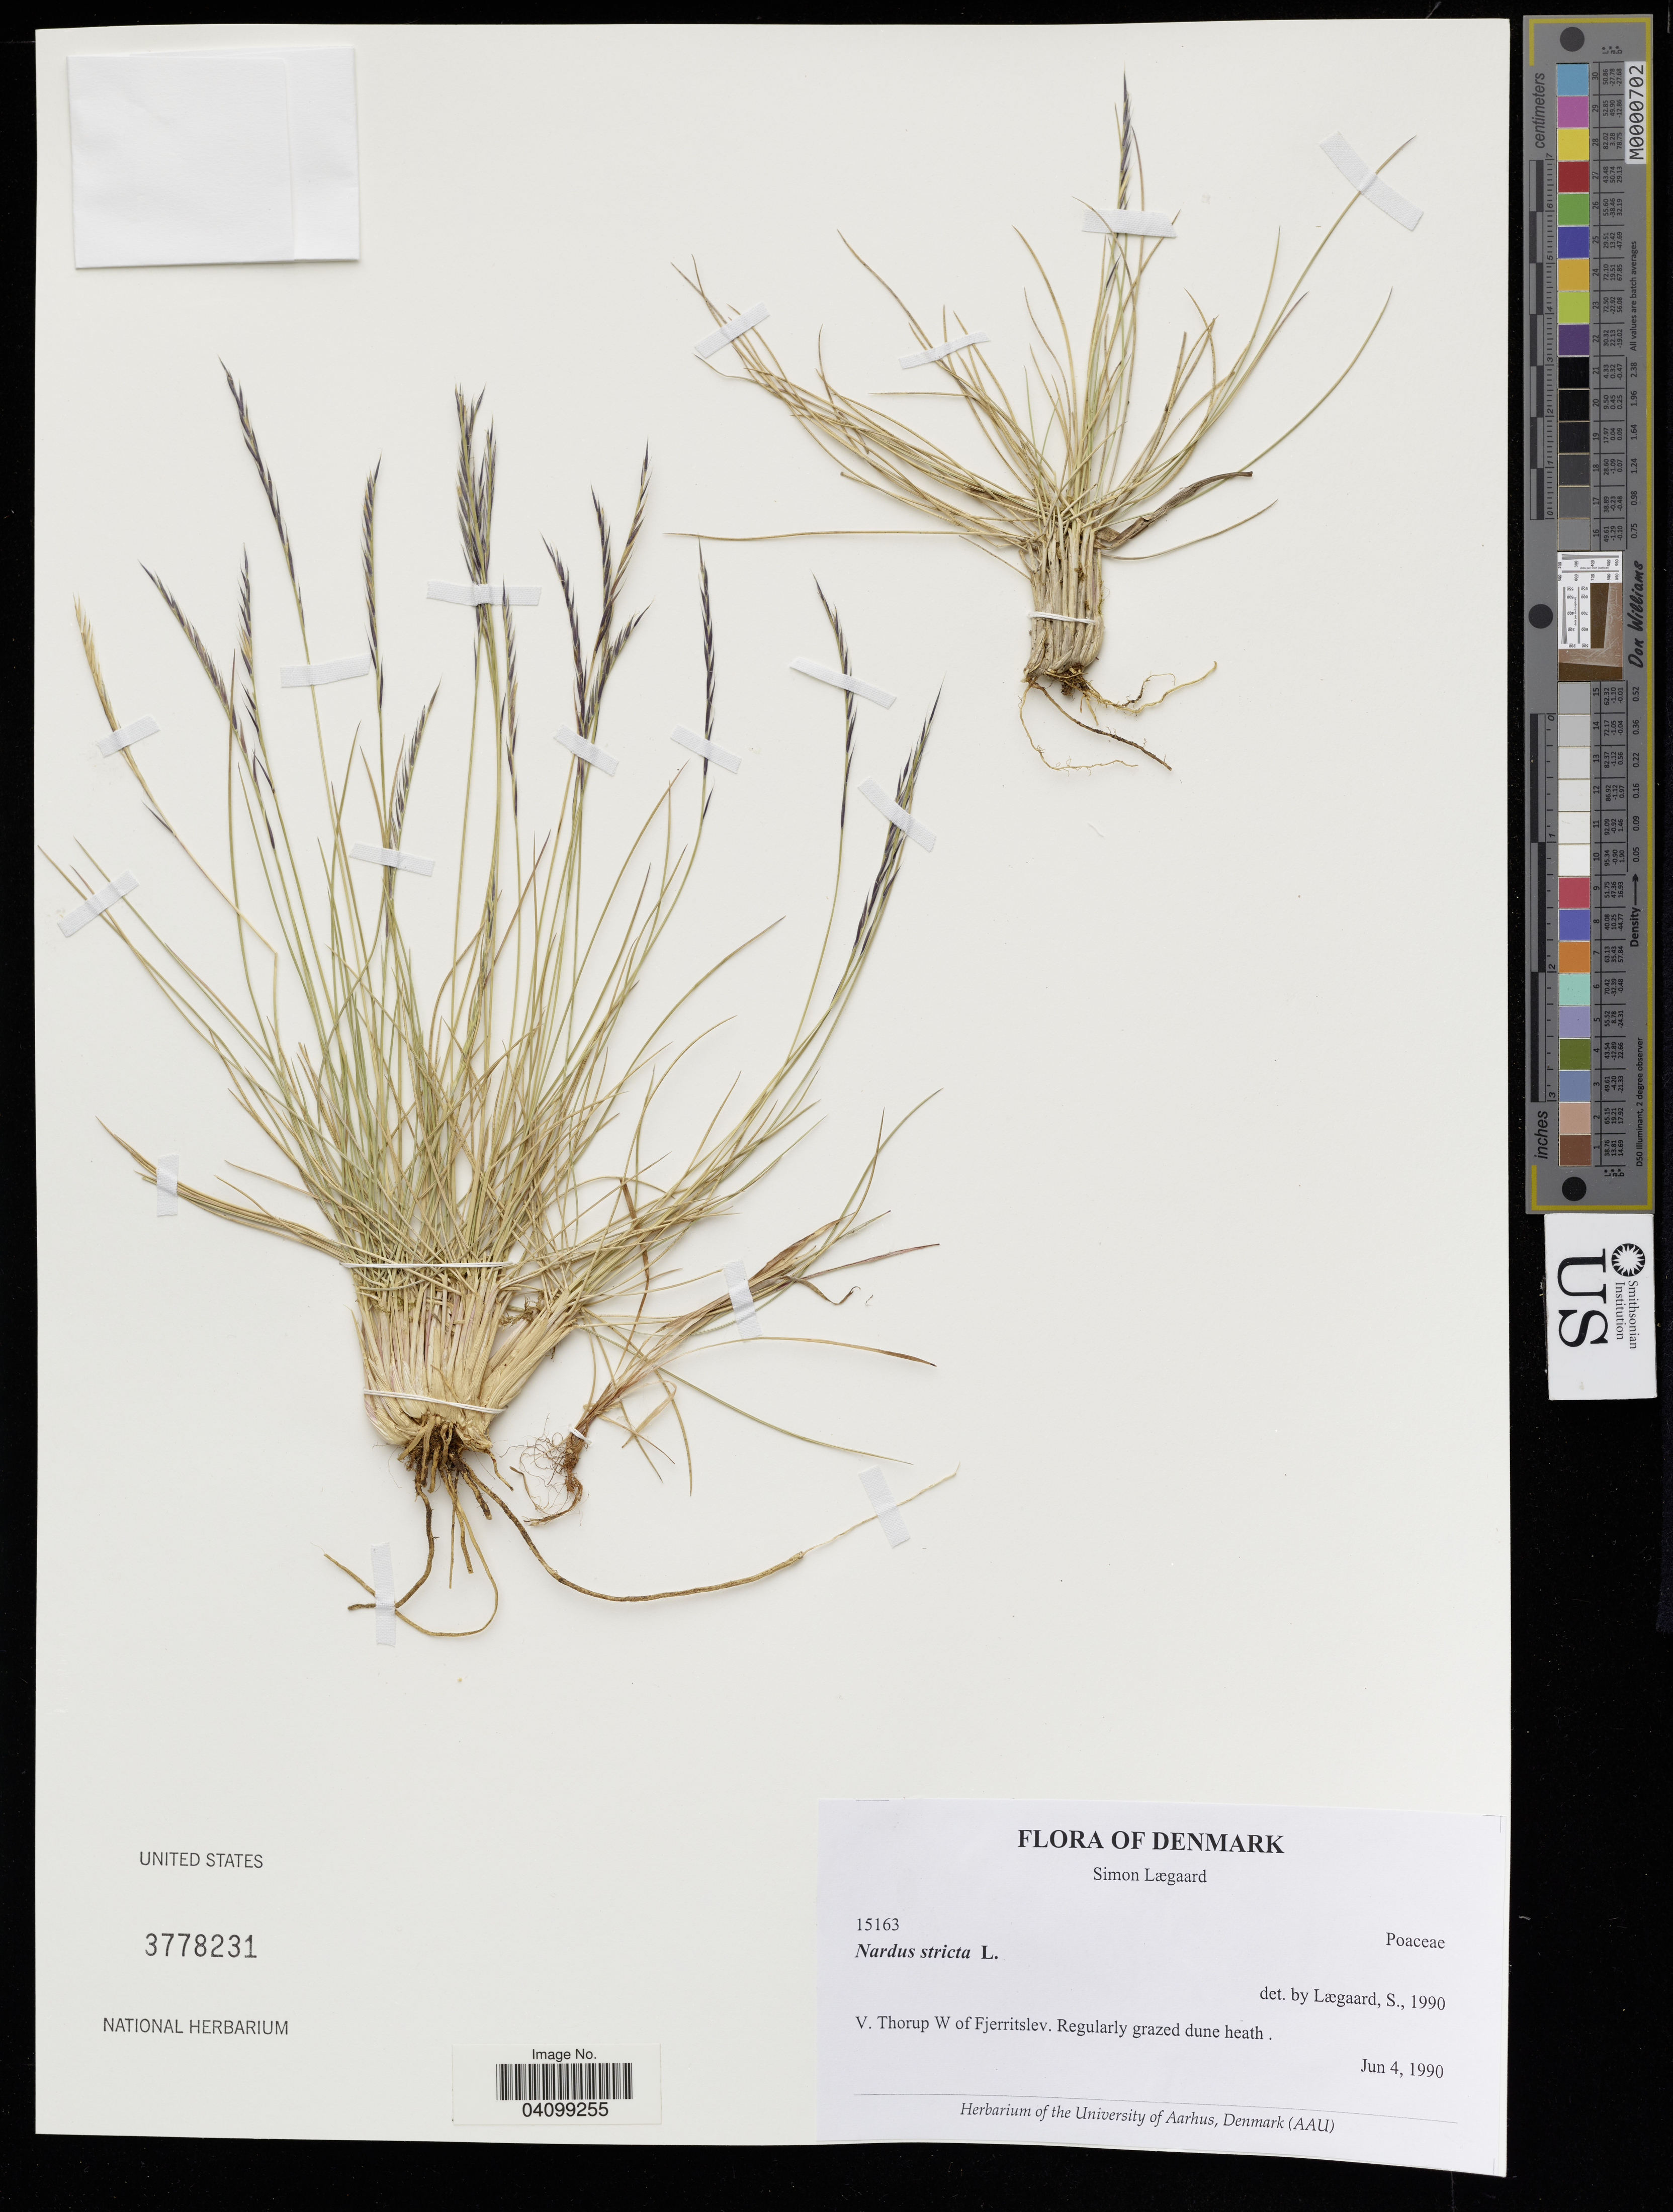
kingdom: Plantae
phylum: Tracheophyta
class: Liliopsida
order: Poales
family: Poaceae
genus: Nardus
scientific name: Nardus stricta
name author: L.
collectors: S. Lægaard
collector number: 15163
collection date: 1990-06-04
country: Denmark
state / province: Hovedstaden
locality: V. Thorup W of Fjerrislev.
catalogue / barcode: US 3778231